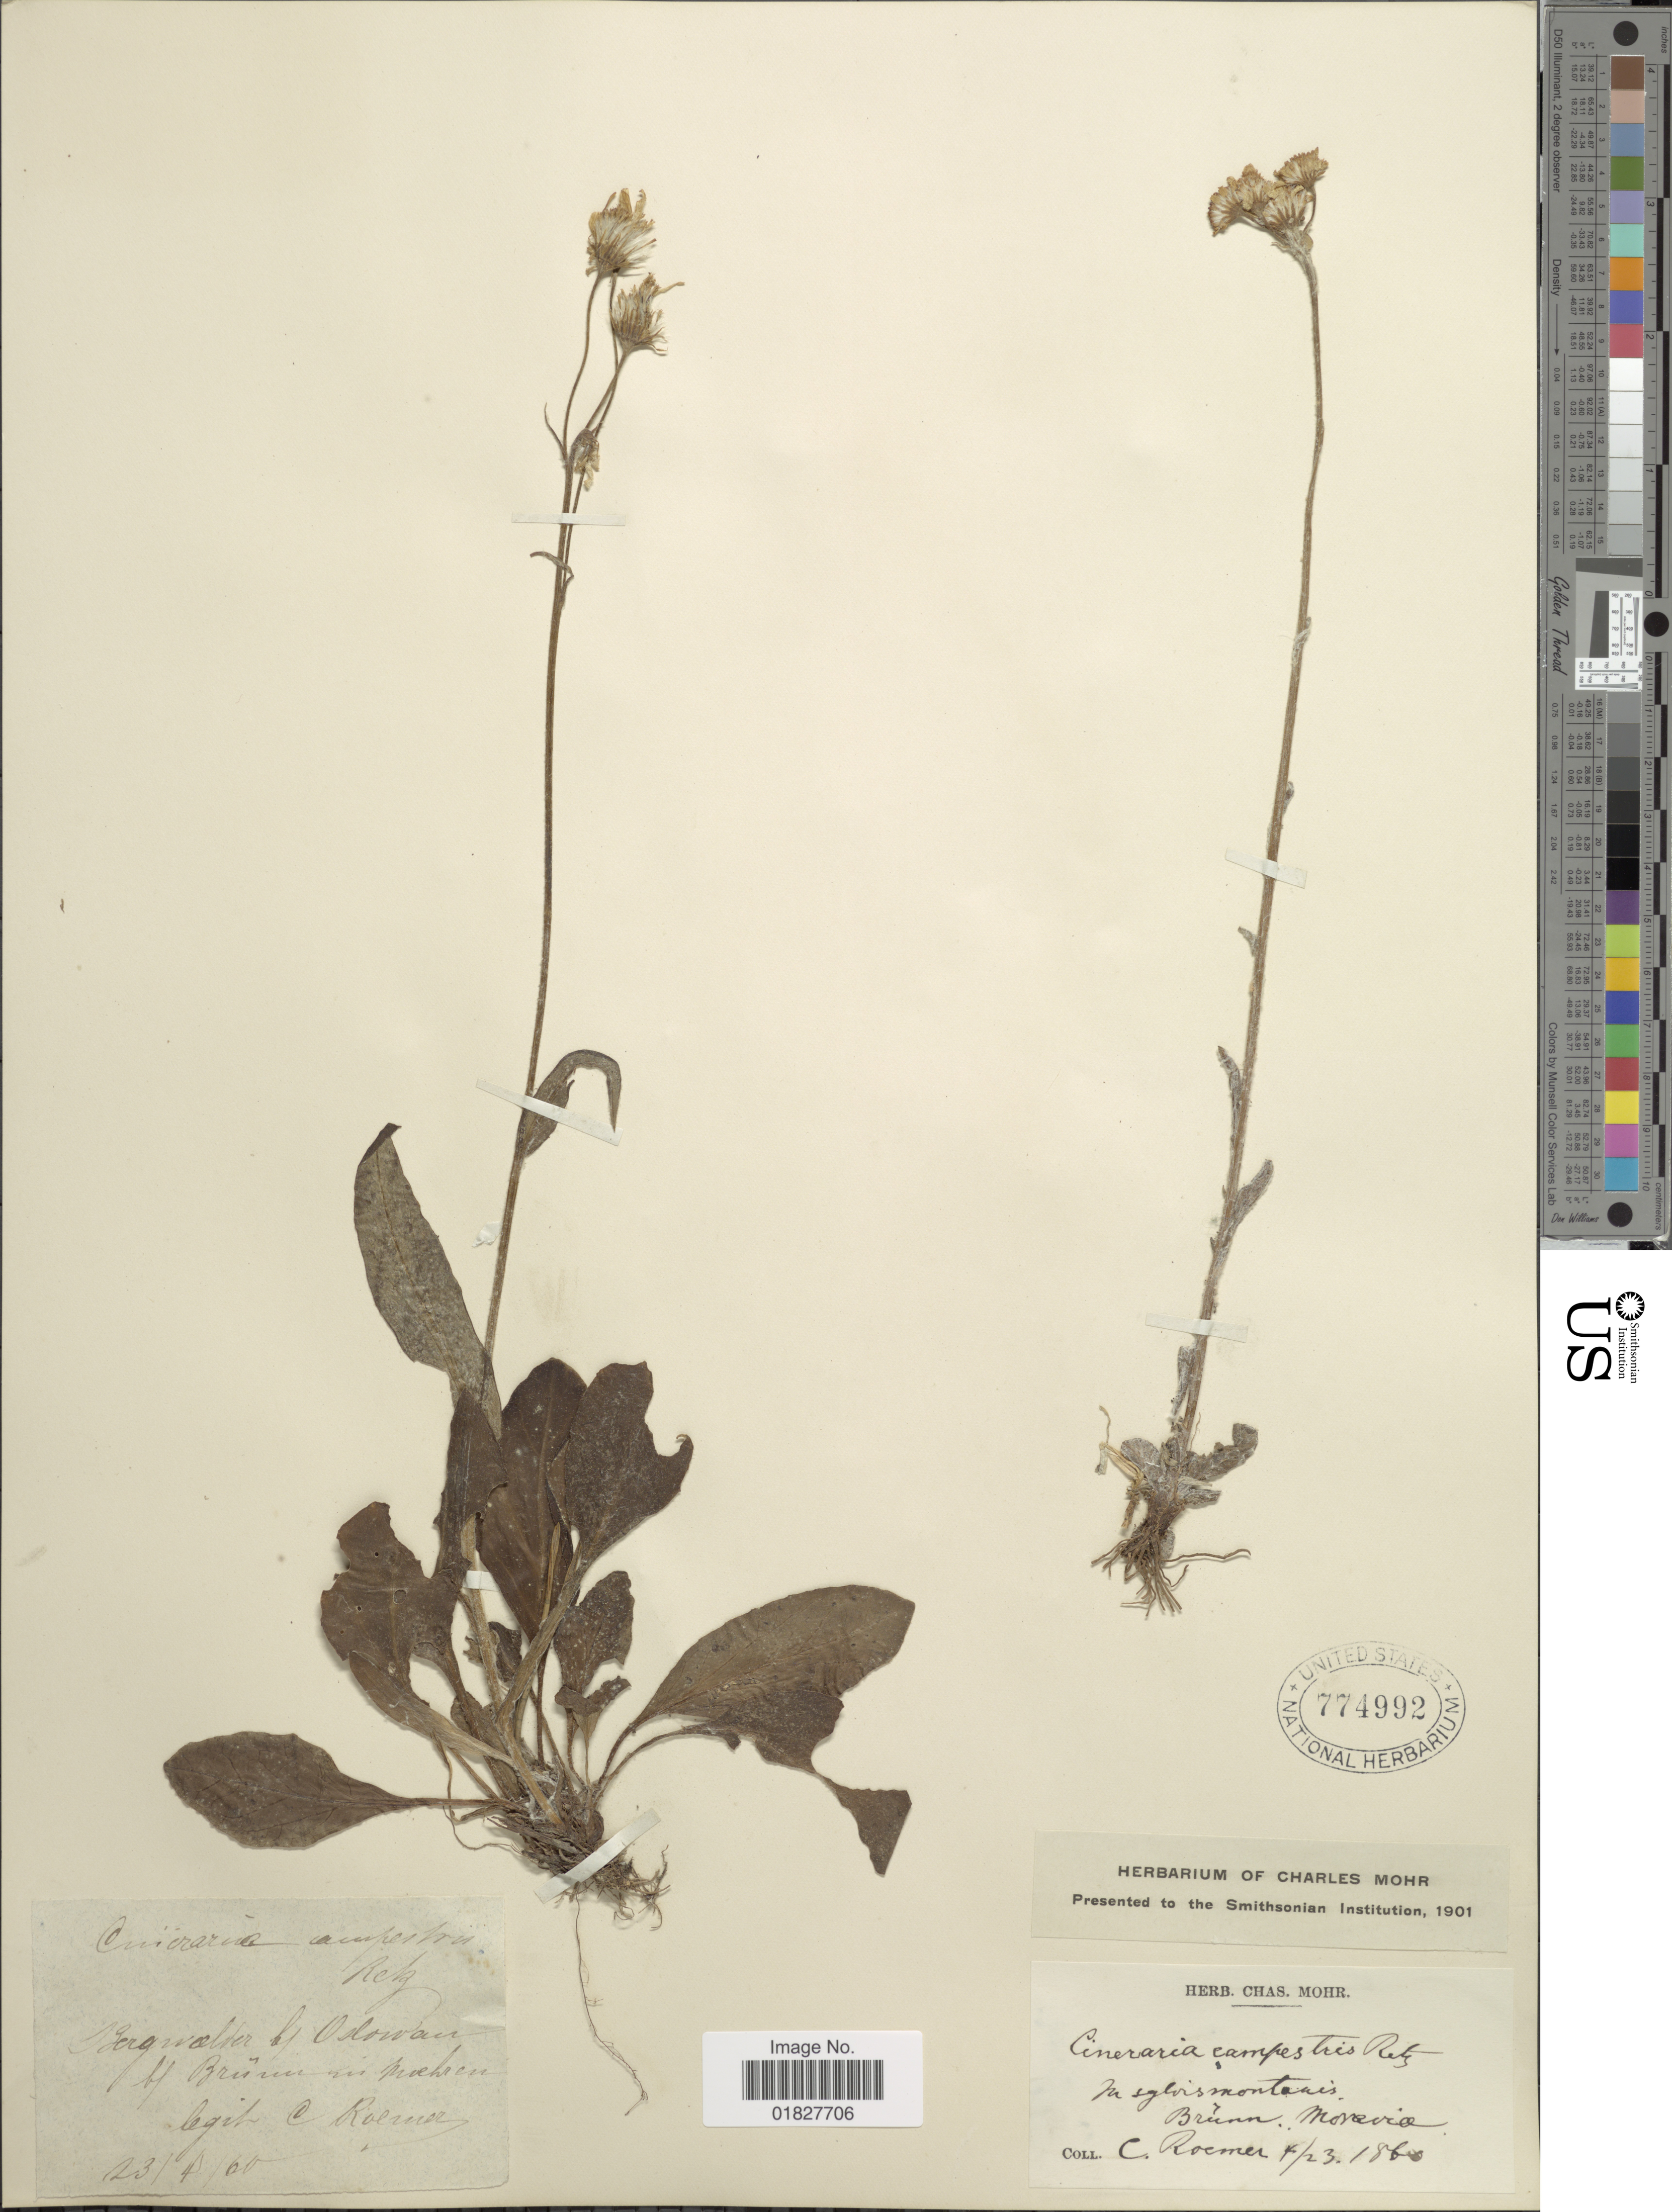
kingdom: Plantae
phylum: Tracheophyta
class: Magnoliopsida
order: Asterales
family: Asteraceae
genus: Cineraria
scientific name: Cineraria campestris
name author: Retz.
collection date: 1860-04-23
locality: Brunn, Moravia, Bergwalder bj Oslowan bj Brunn in Moehren [interpreted]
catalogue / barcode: US 774992